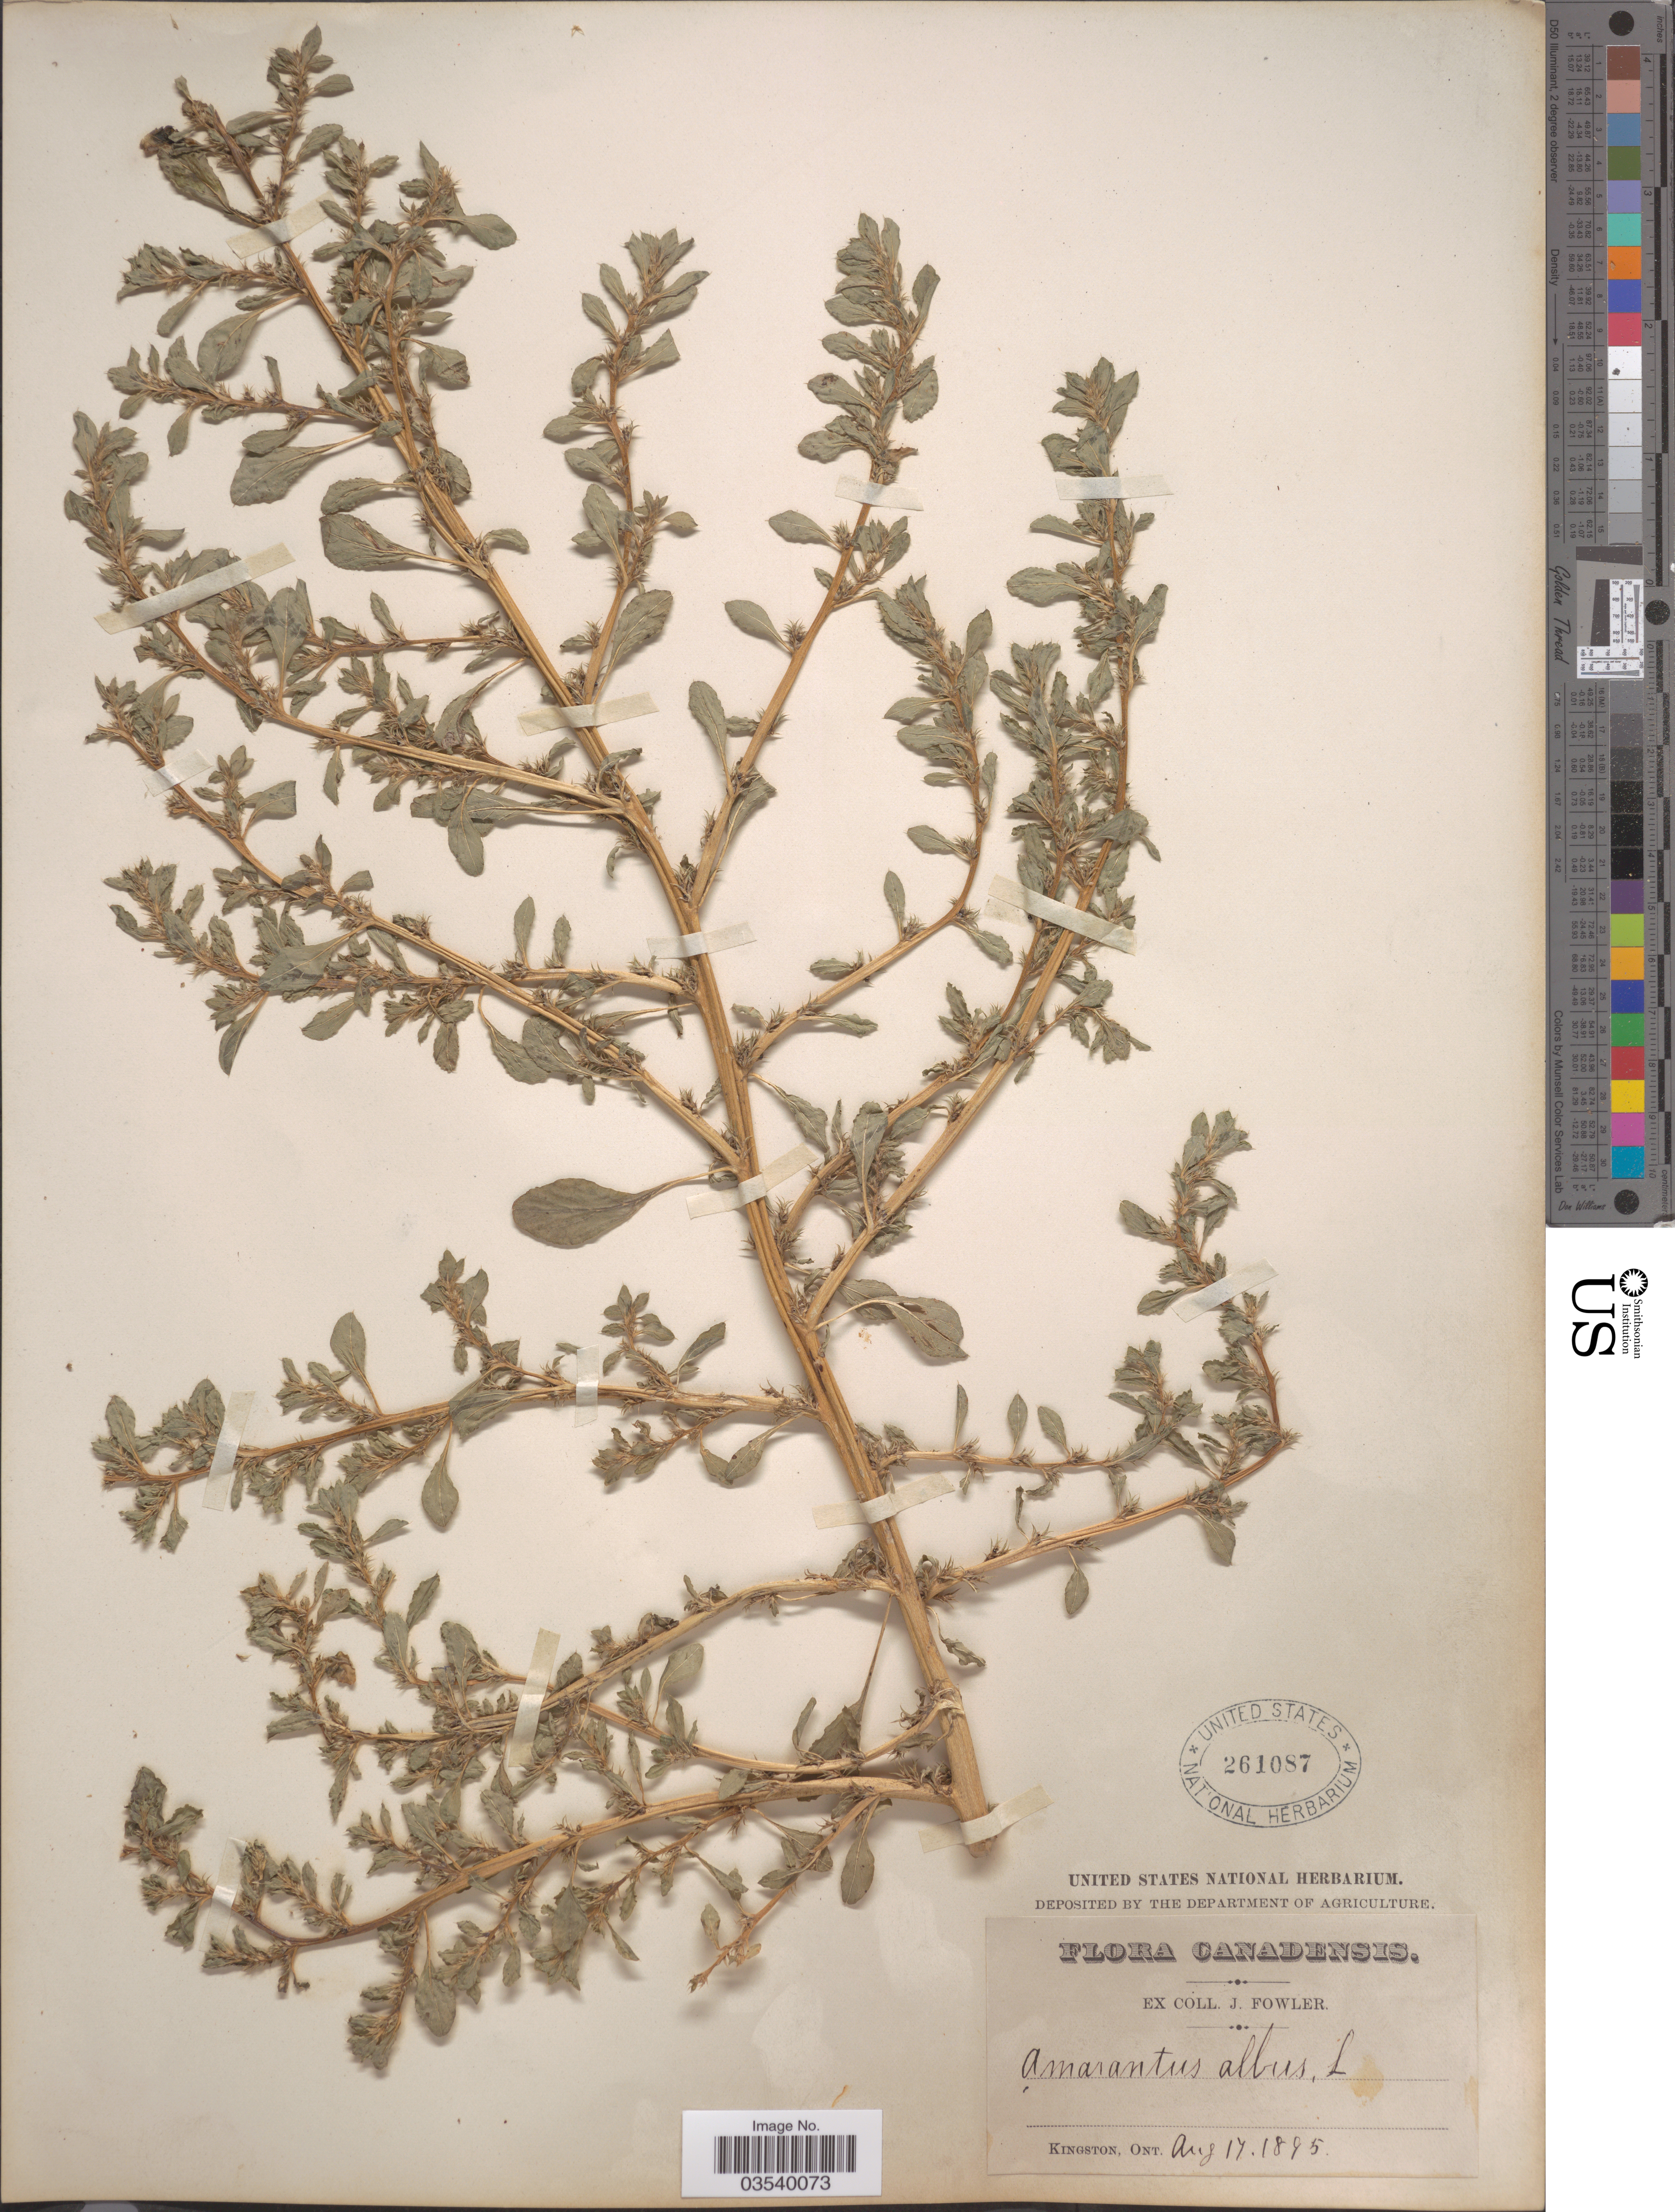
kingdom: Plantae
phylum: Tracheophyta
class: Magnoliopsida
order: Caryophyllales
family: Amaranthaceae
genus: Amaranthus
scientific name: Amaranthus albus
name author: L.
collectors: J. Fowler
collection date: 1895-08-17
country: Canada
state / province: Ontario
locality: Kingston.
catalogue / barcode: US 261087